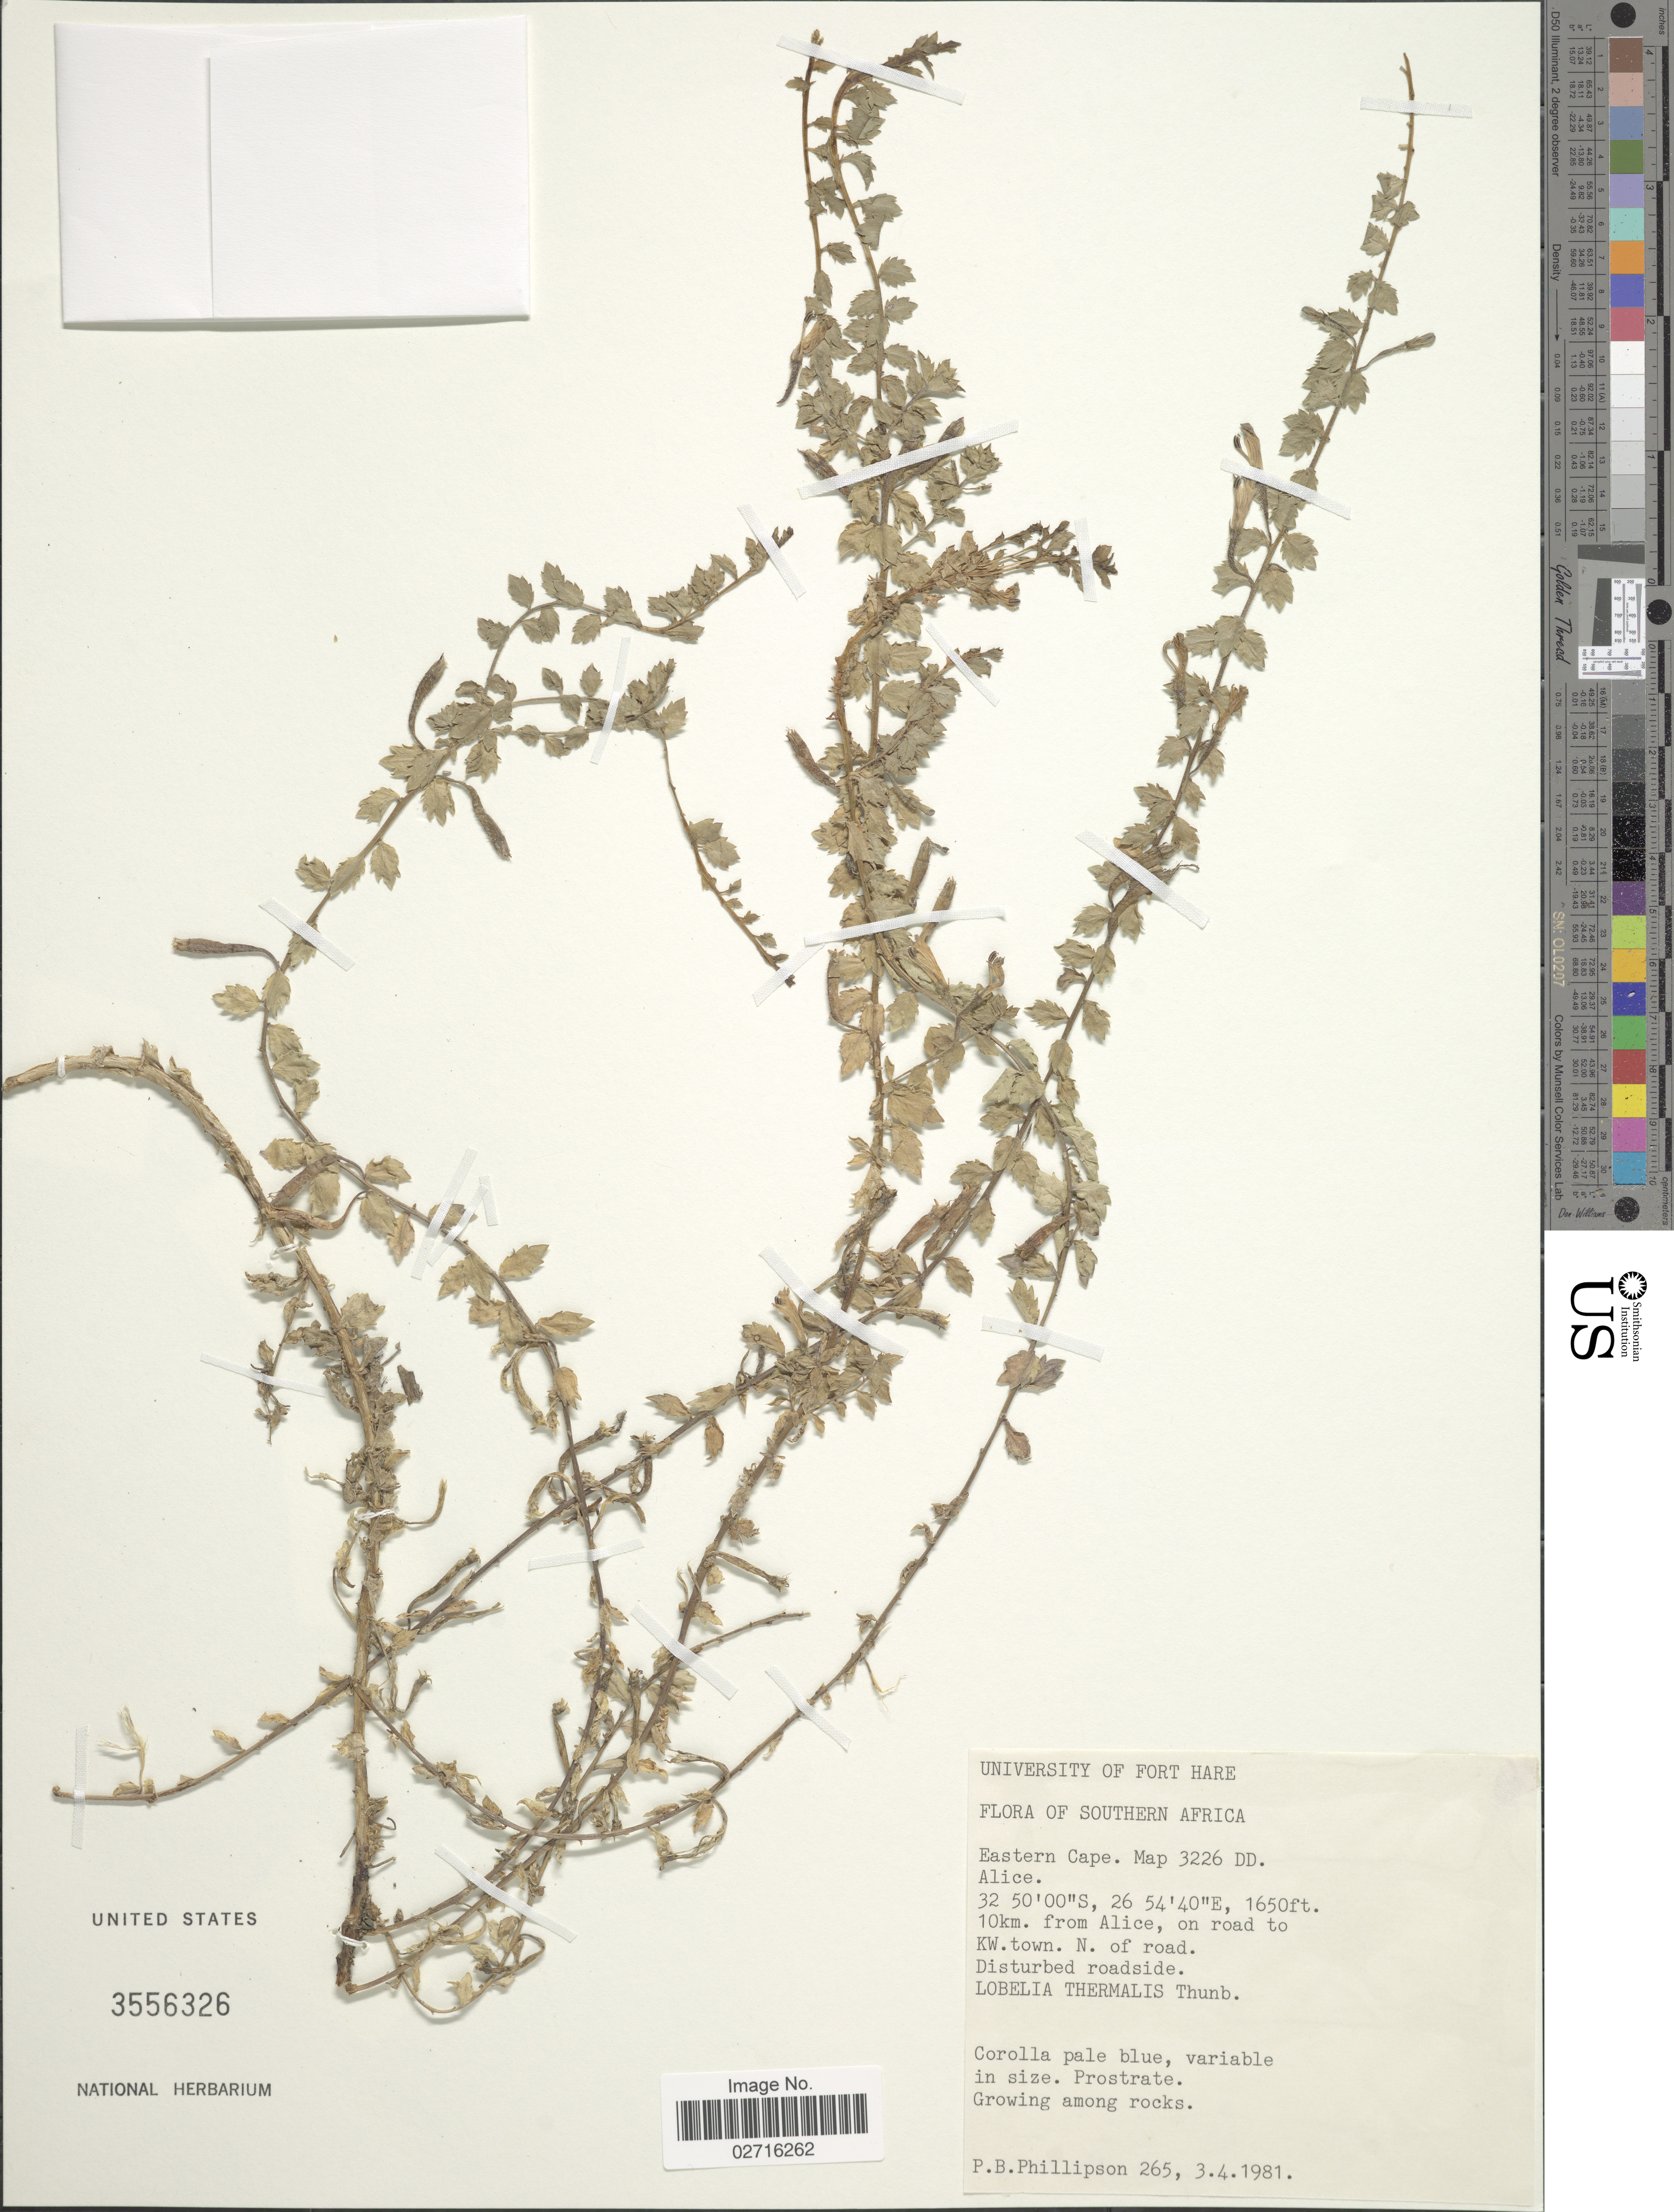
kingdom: Plantae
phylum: Tracheophyta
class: Magnoliopsida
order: Asterales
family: Campanulaceae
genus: Lobelia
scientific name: Lobelia thermalis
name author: Thunb.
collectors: P. B. Phillipson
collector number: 265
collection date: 1981-04-03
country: South Africa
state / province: Eastern Cape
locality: Map 3226 DD. Alice, 10km. from Alice, on road to KW town N of road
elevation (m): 503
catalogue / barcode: US 3556326